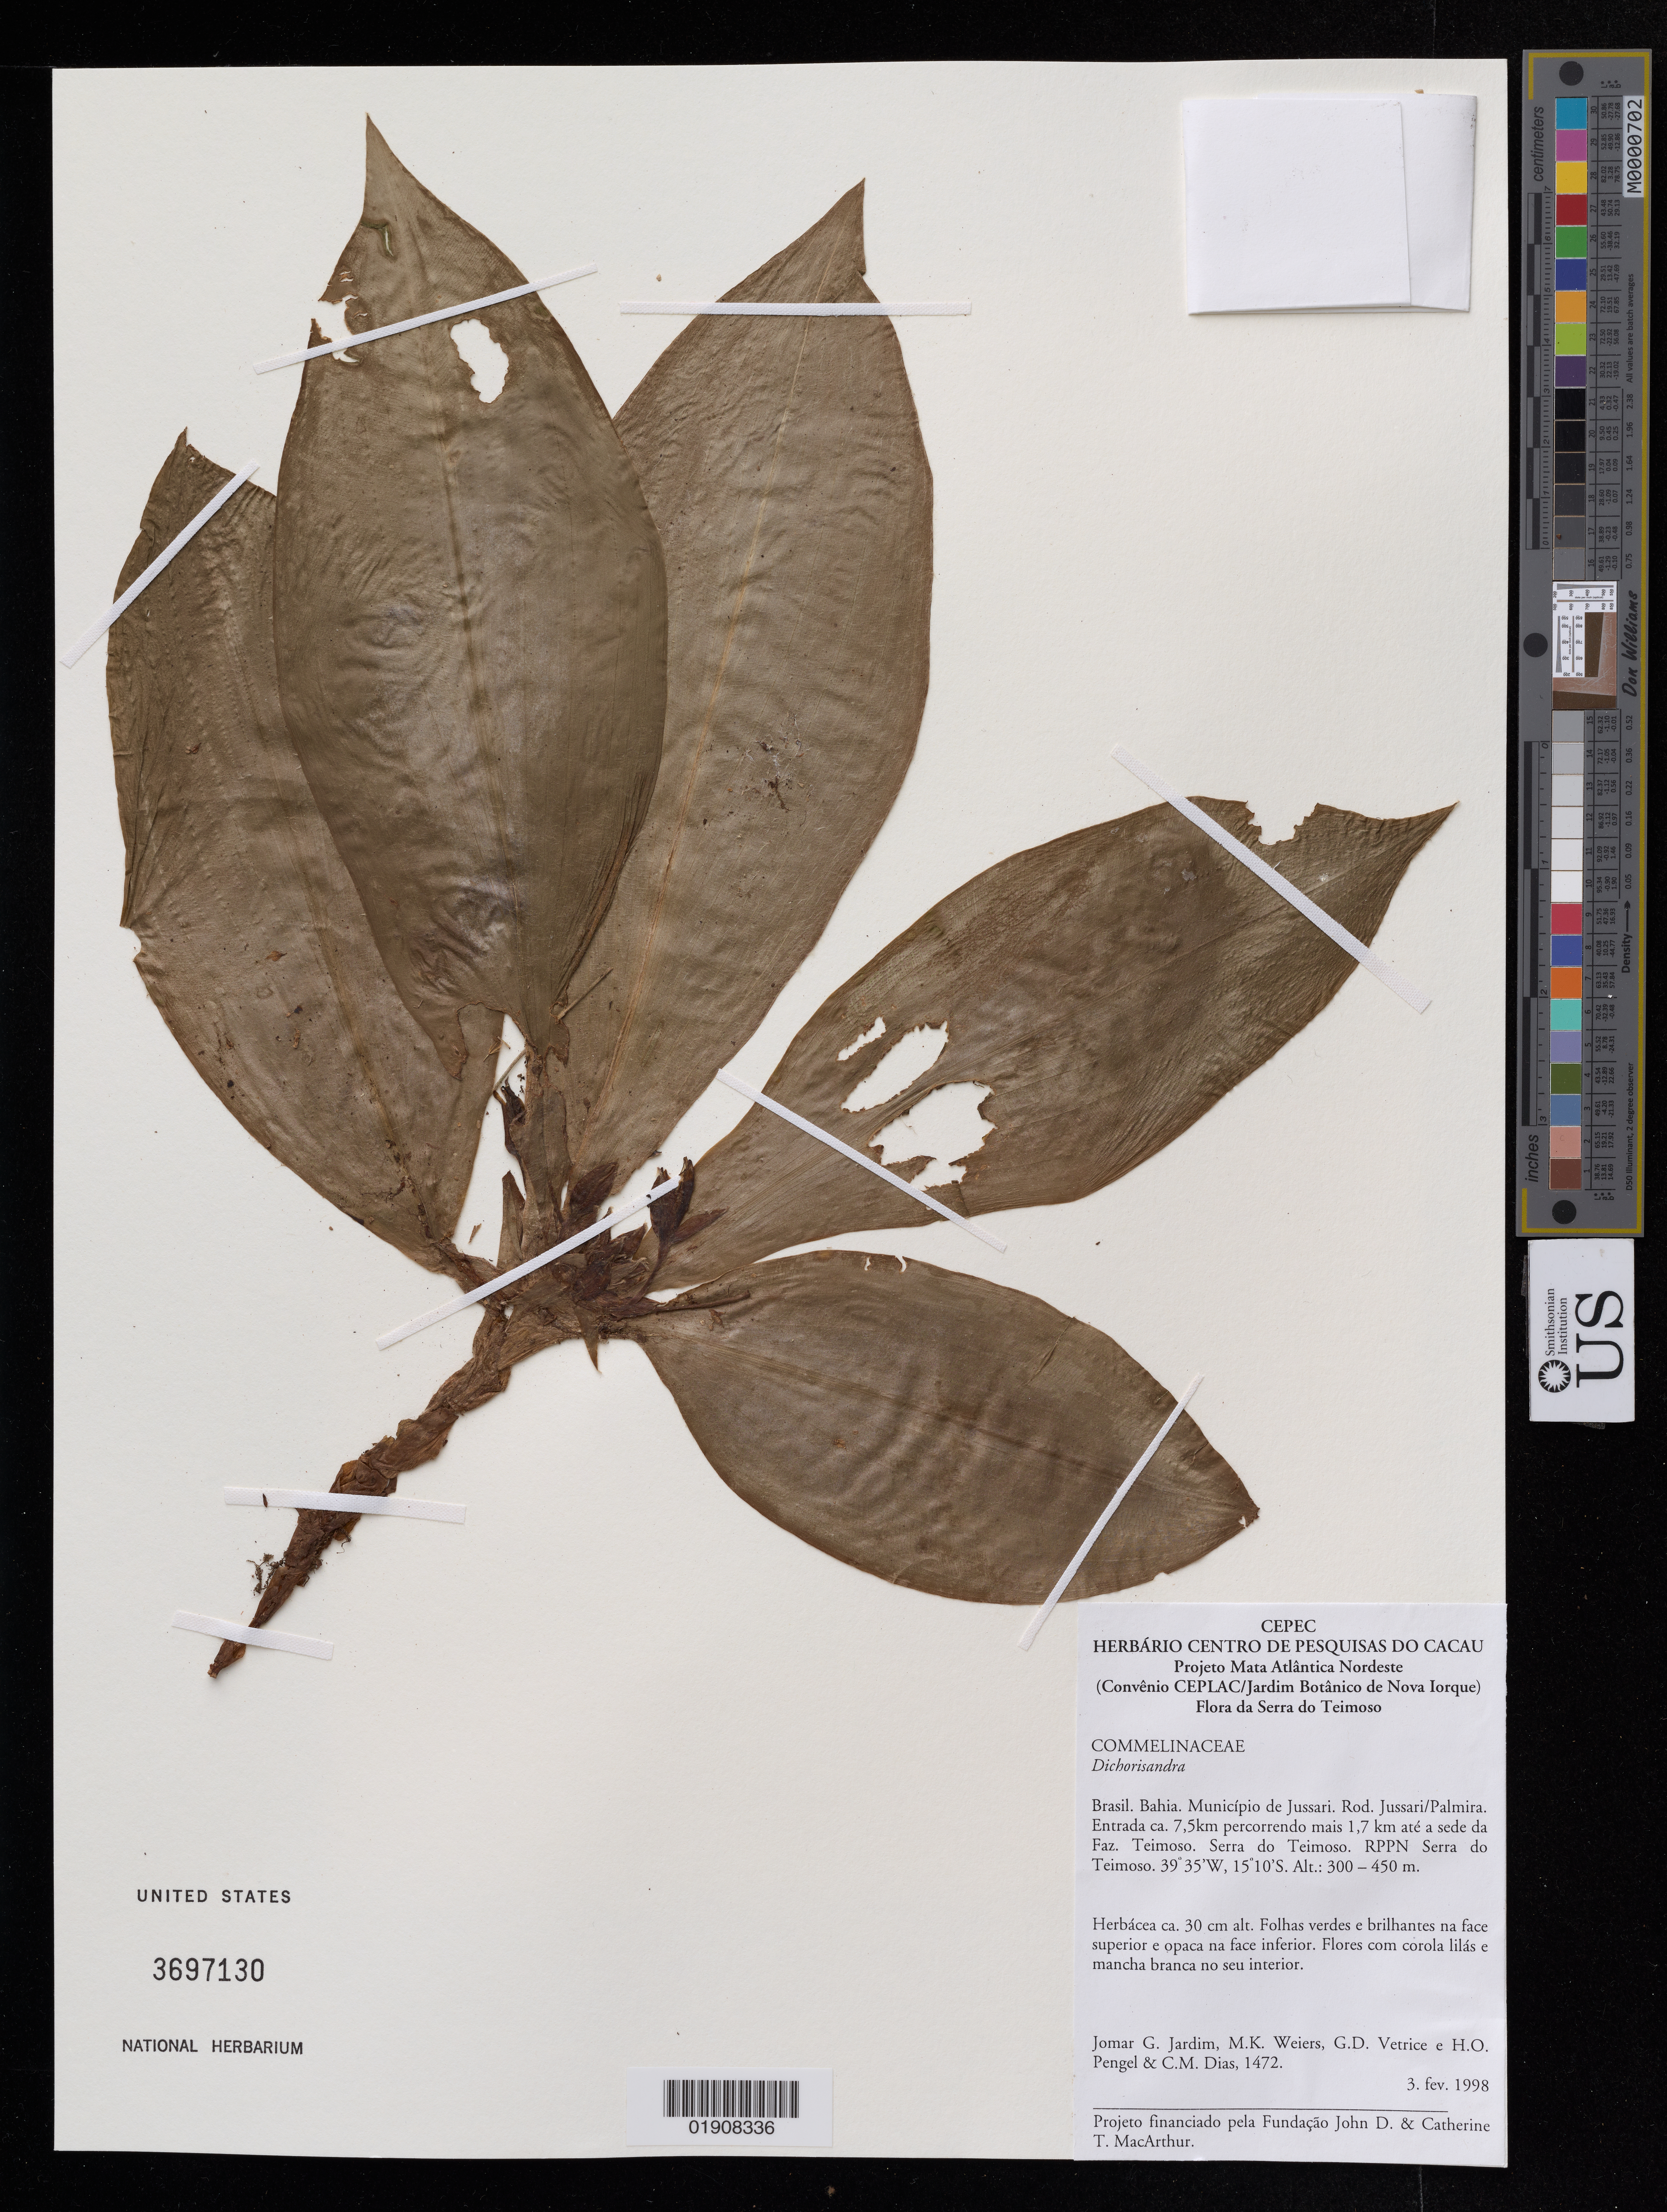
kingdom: Plantae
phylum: Tracheophyta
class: Liliopsida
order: Commelinales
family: Commelinaceae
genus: Dichorisandra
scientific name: Dichorisandra sp.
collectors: J. Jardim, M. Weiers, G. Vetrice, H. Pengel & C. Dias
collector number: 1472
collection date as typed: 04 Feb 1998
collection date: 1998-02-04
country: Brazil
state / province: Bahia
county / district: Jussari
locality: Rod. Jussari/Palmira. Entrada ca. 7.5 km percorrendo mais 1.7 km até a sede da Faz. Teimoso. Serra do Teimoso. RPPN Serra do Teimoso.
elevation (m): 300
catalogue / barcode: US 3697130